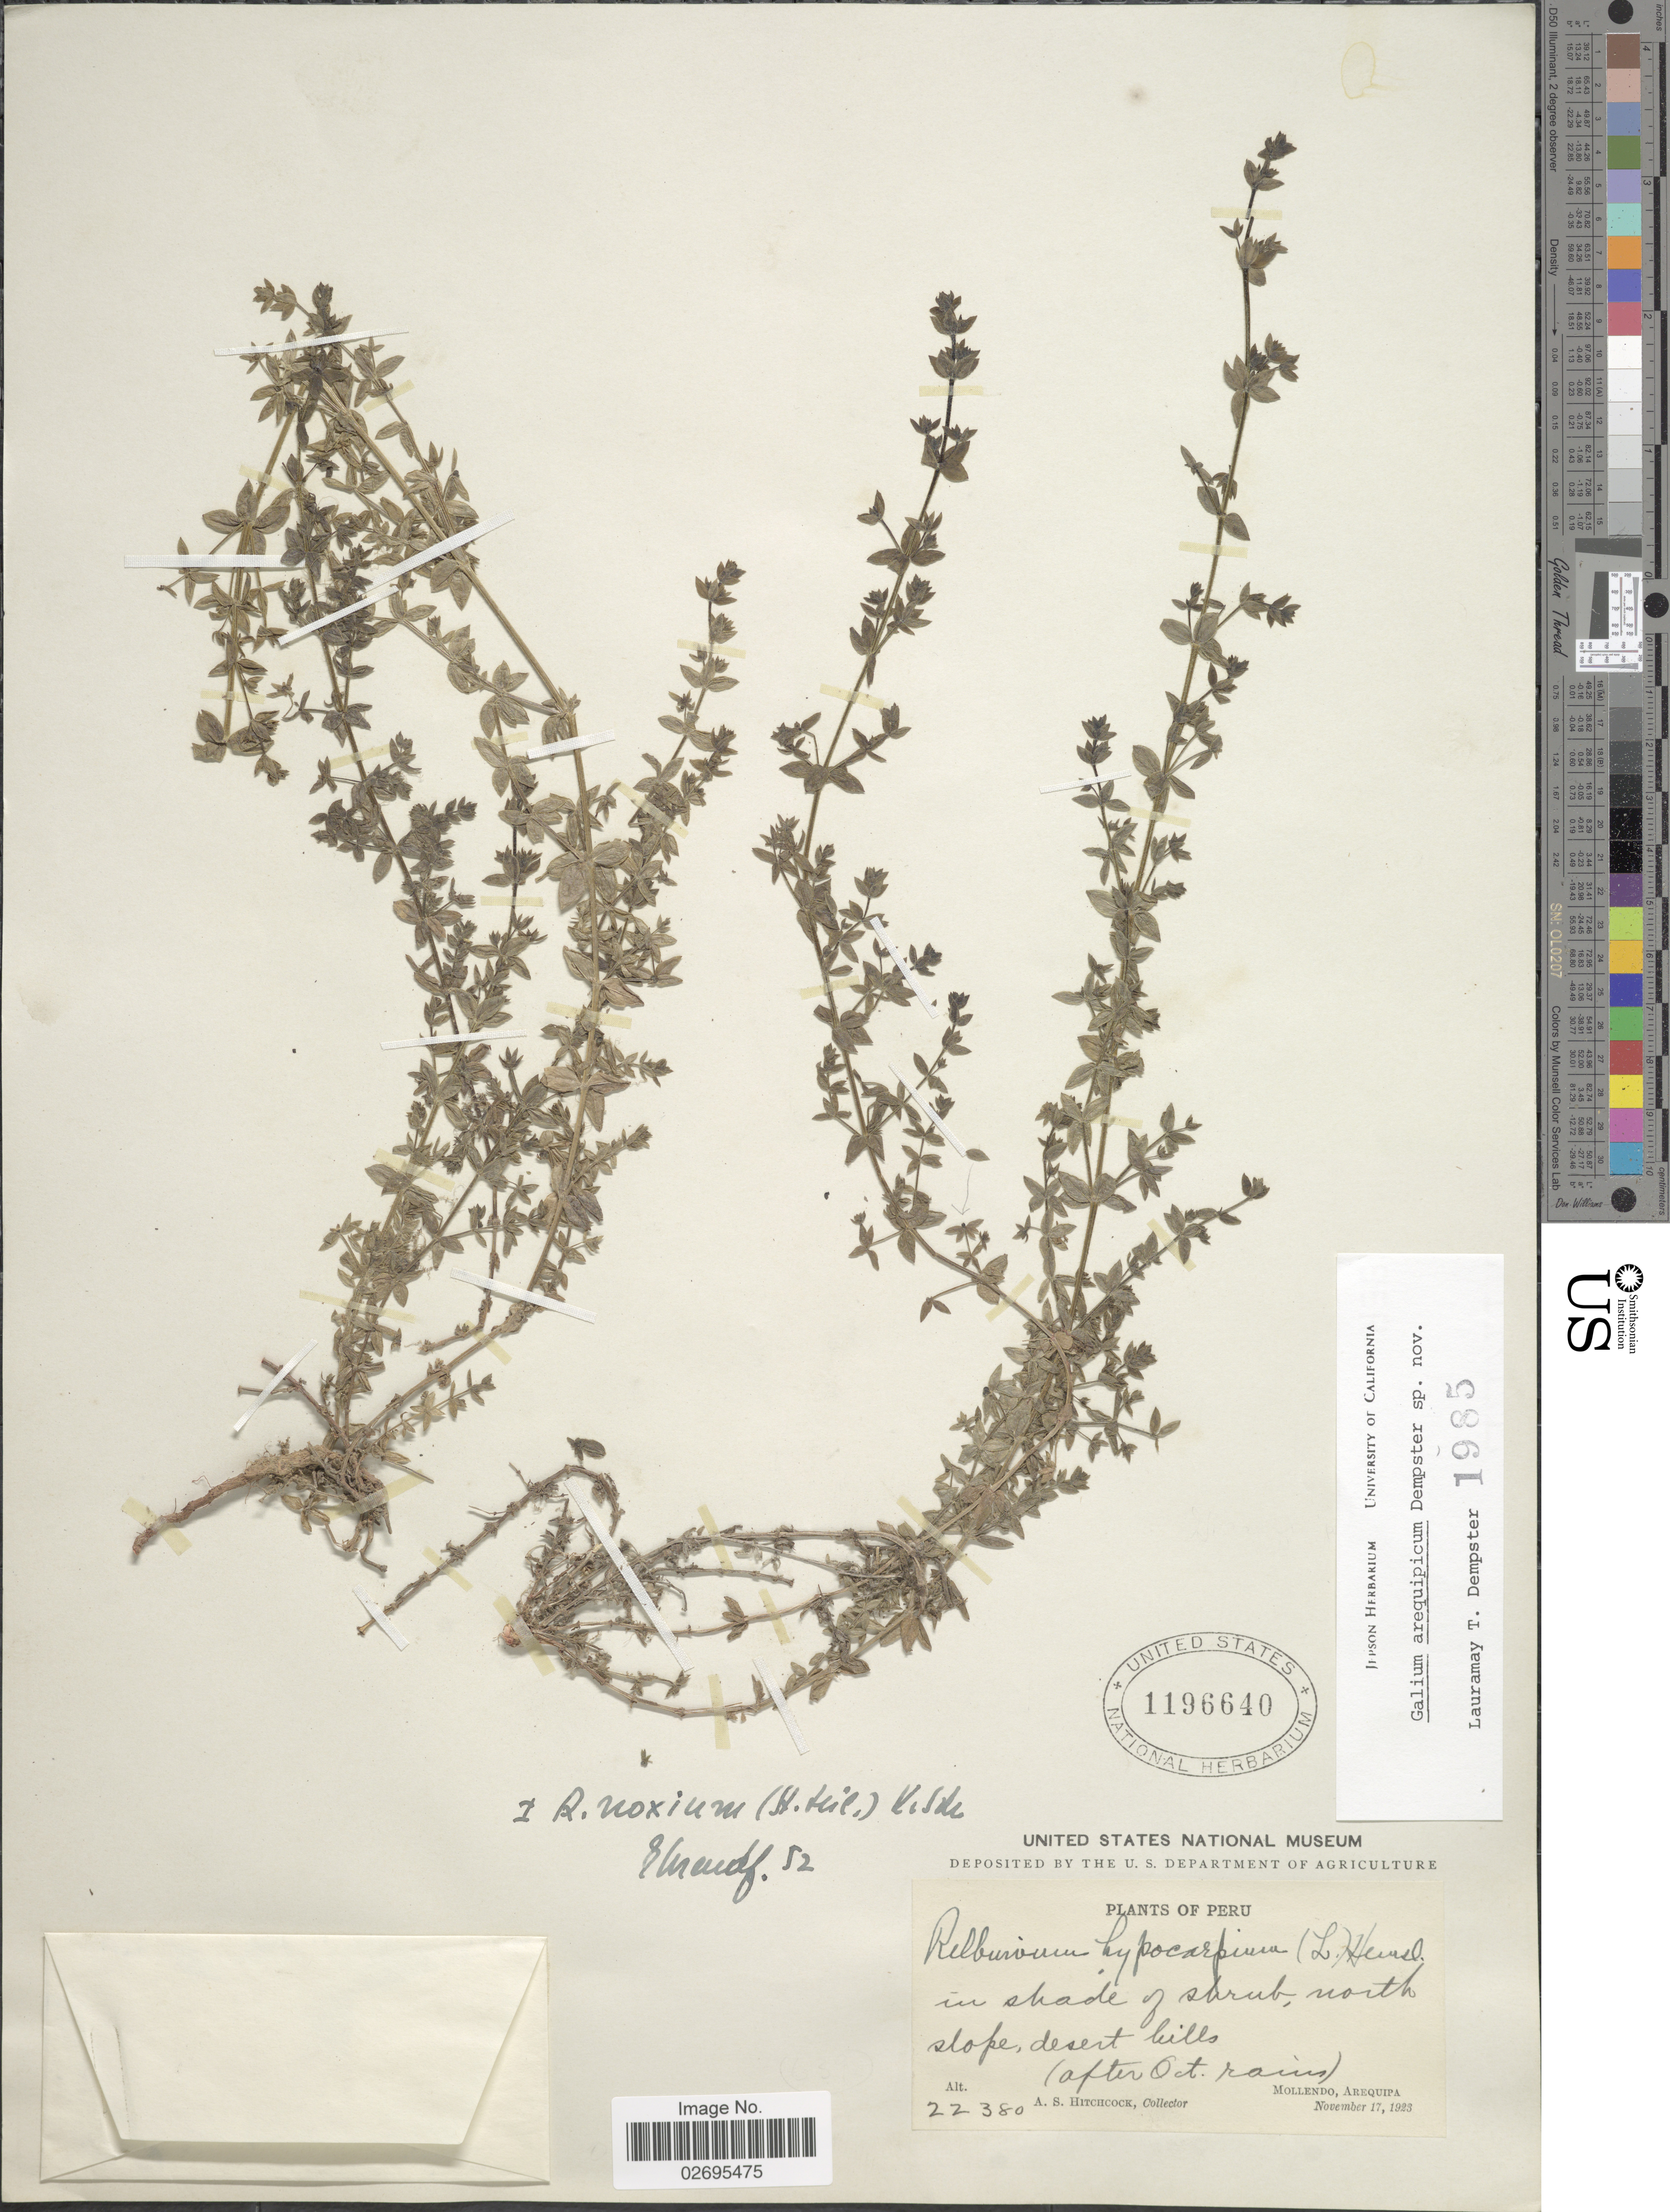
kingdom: Plantae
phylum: Tracheophyta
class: Magnoliopsida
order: Gentianales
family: Rubiaceae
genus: Galium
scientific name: Galium ascendens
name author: Willd. ex Spreng.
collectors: A. S. Hitchcock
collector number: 22380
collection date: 1923-11-17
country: Peru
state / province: Arequipa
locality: In shade of scrub, north slope, desert hills (after Oct rains), Mollendo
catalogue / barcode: US 1196640